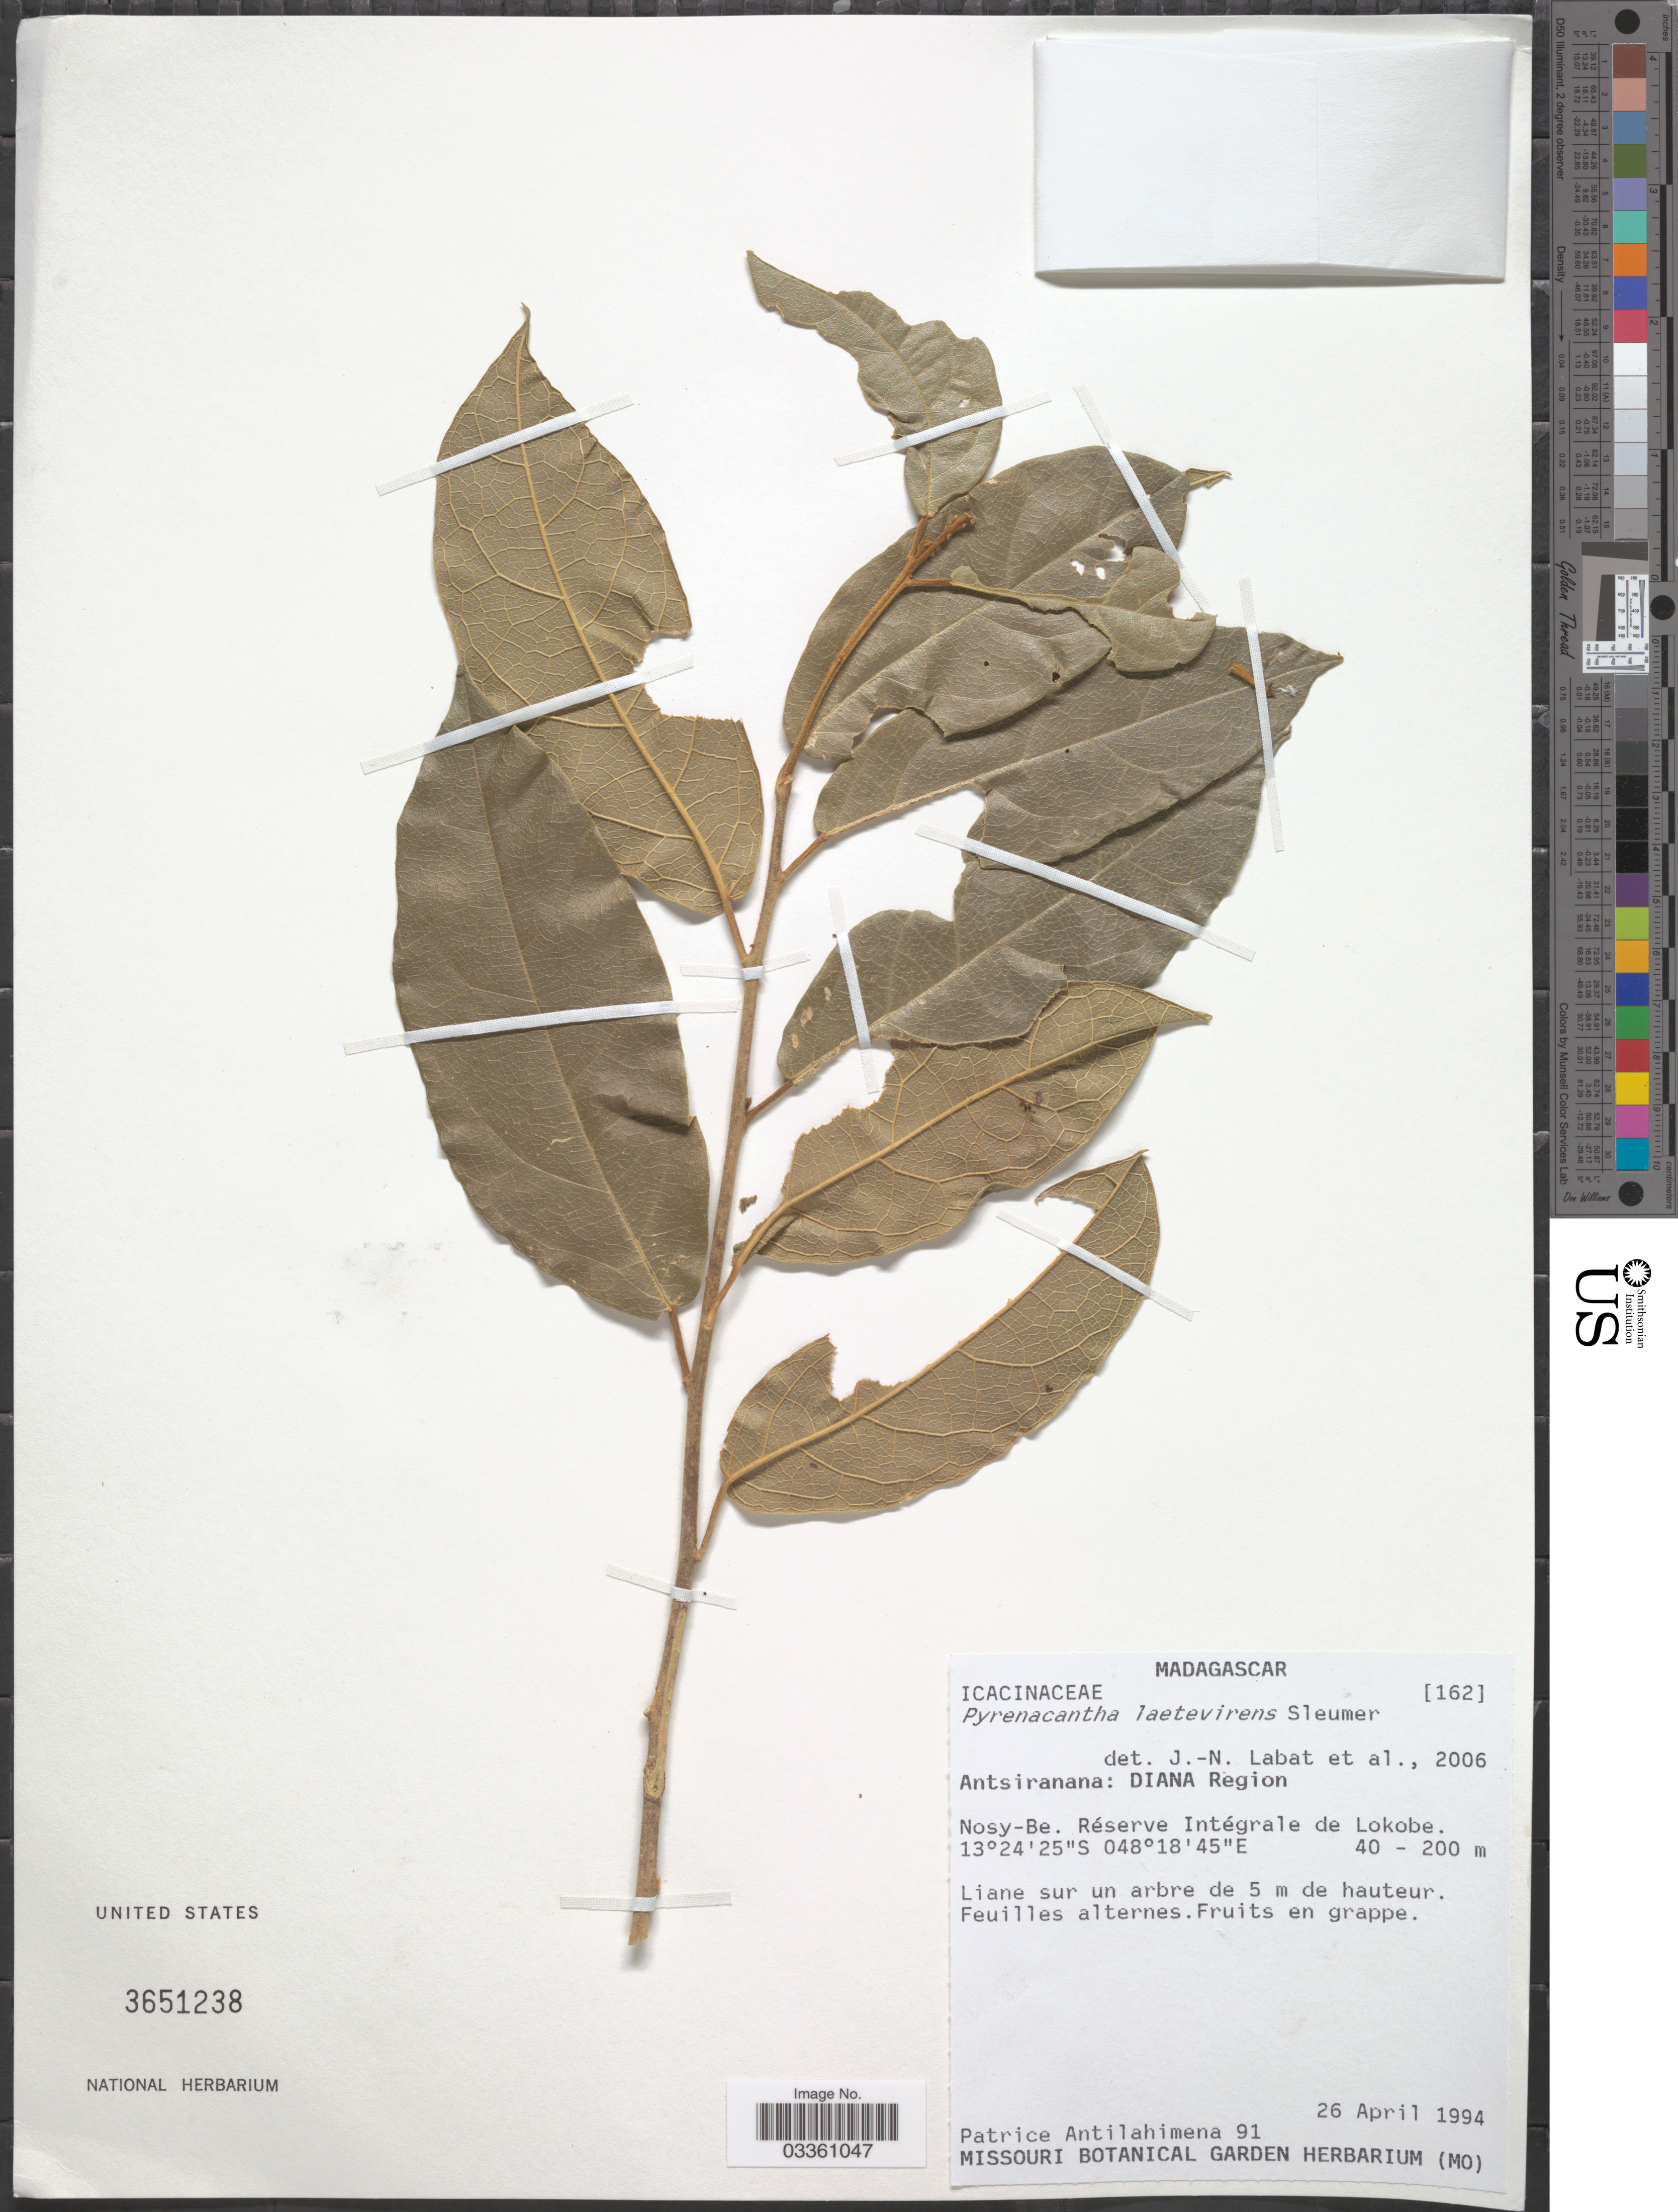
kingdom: Plantae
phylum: Tracheophyta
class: Magnoliopsida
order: Icacinales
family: Icacinaceae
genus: Pyrenacantha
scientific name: Pyrenacantha laetevirens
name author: Sleumer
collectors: P. Antilahimena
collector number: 91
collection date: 1994-04-26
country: Madagascar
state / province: Diana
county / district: Nosy Be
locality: Diana Region. Nosy-Be. Réserve Intégrale de Lokobe.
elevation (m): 40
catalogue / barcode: US 3651238